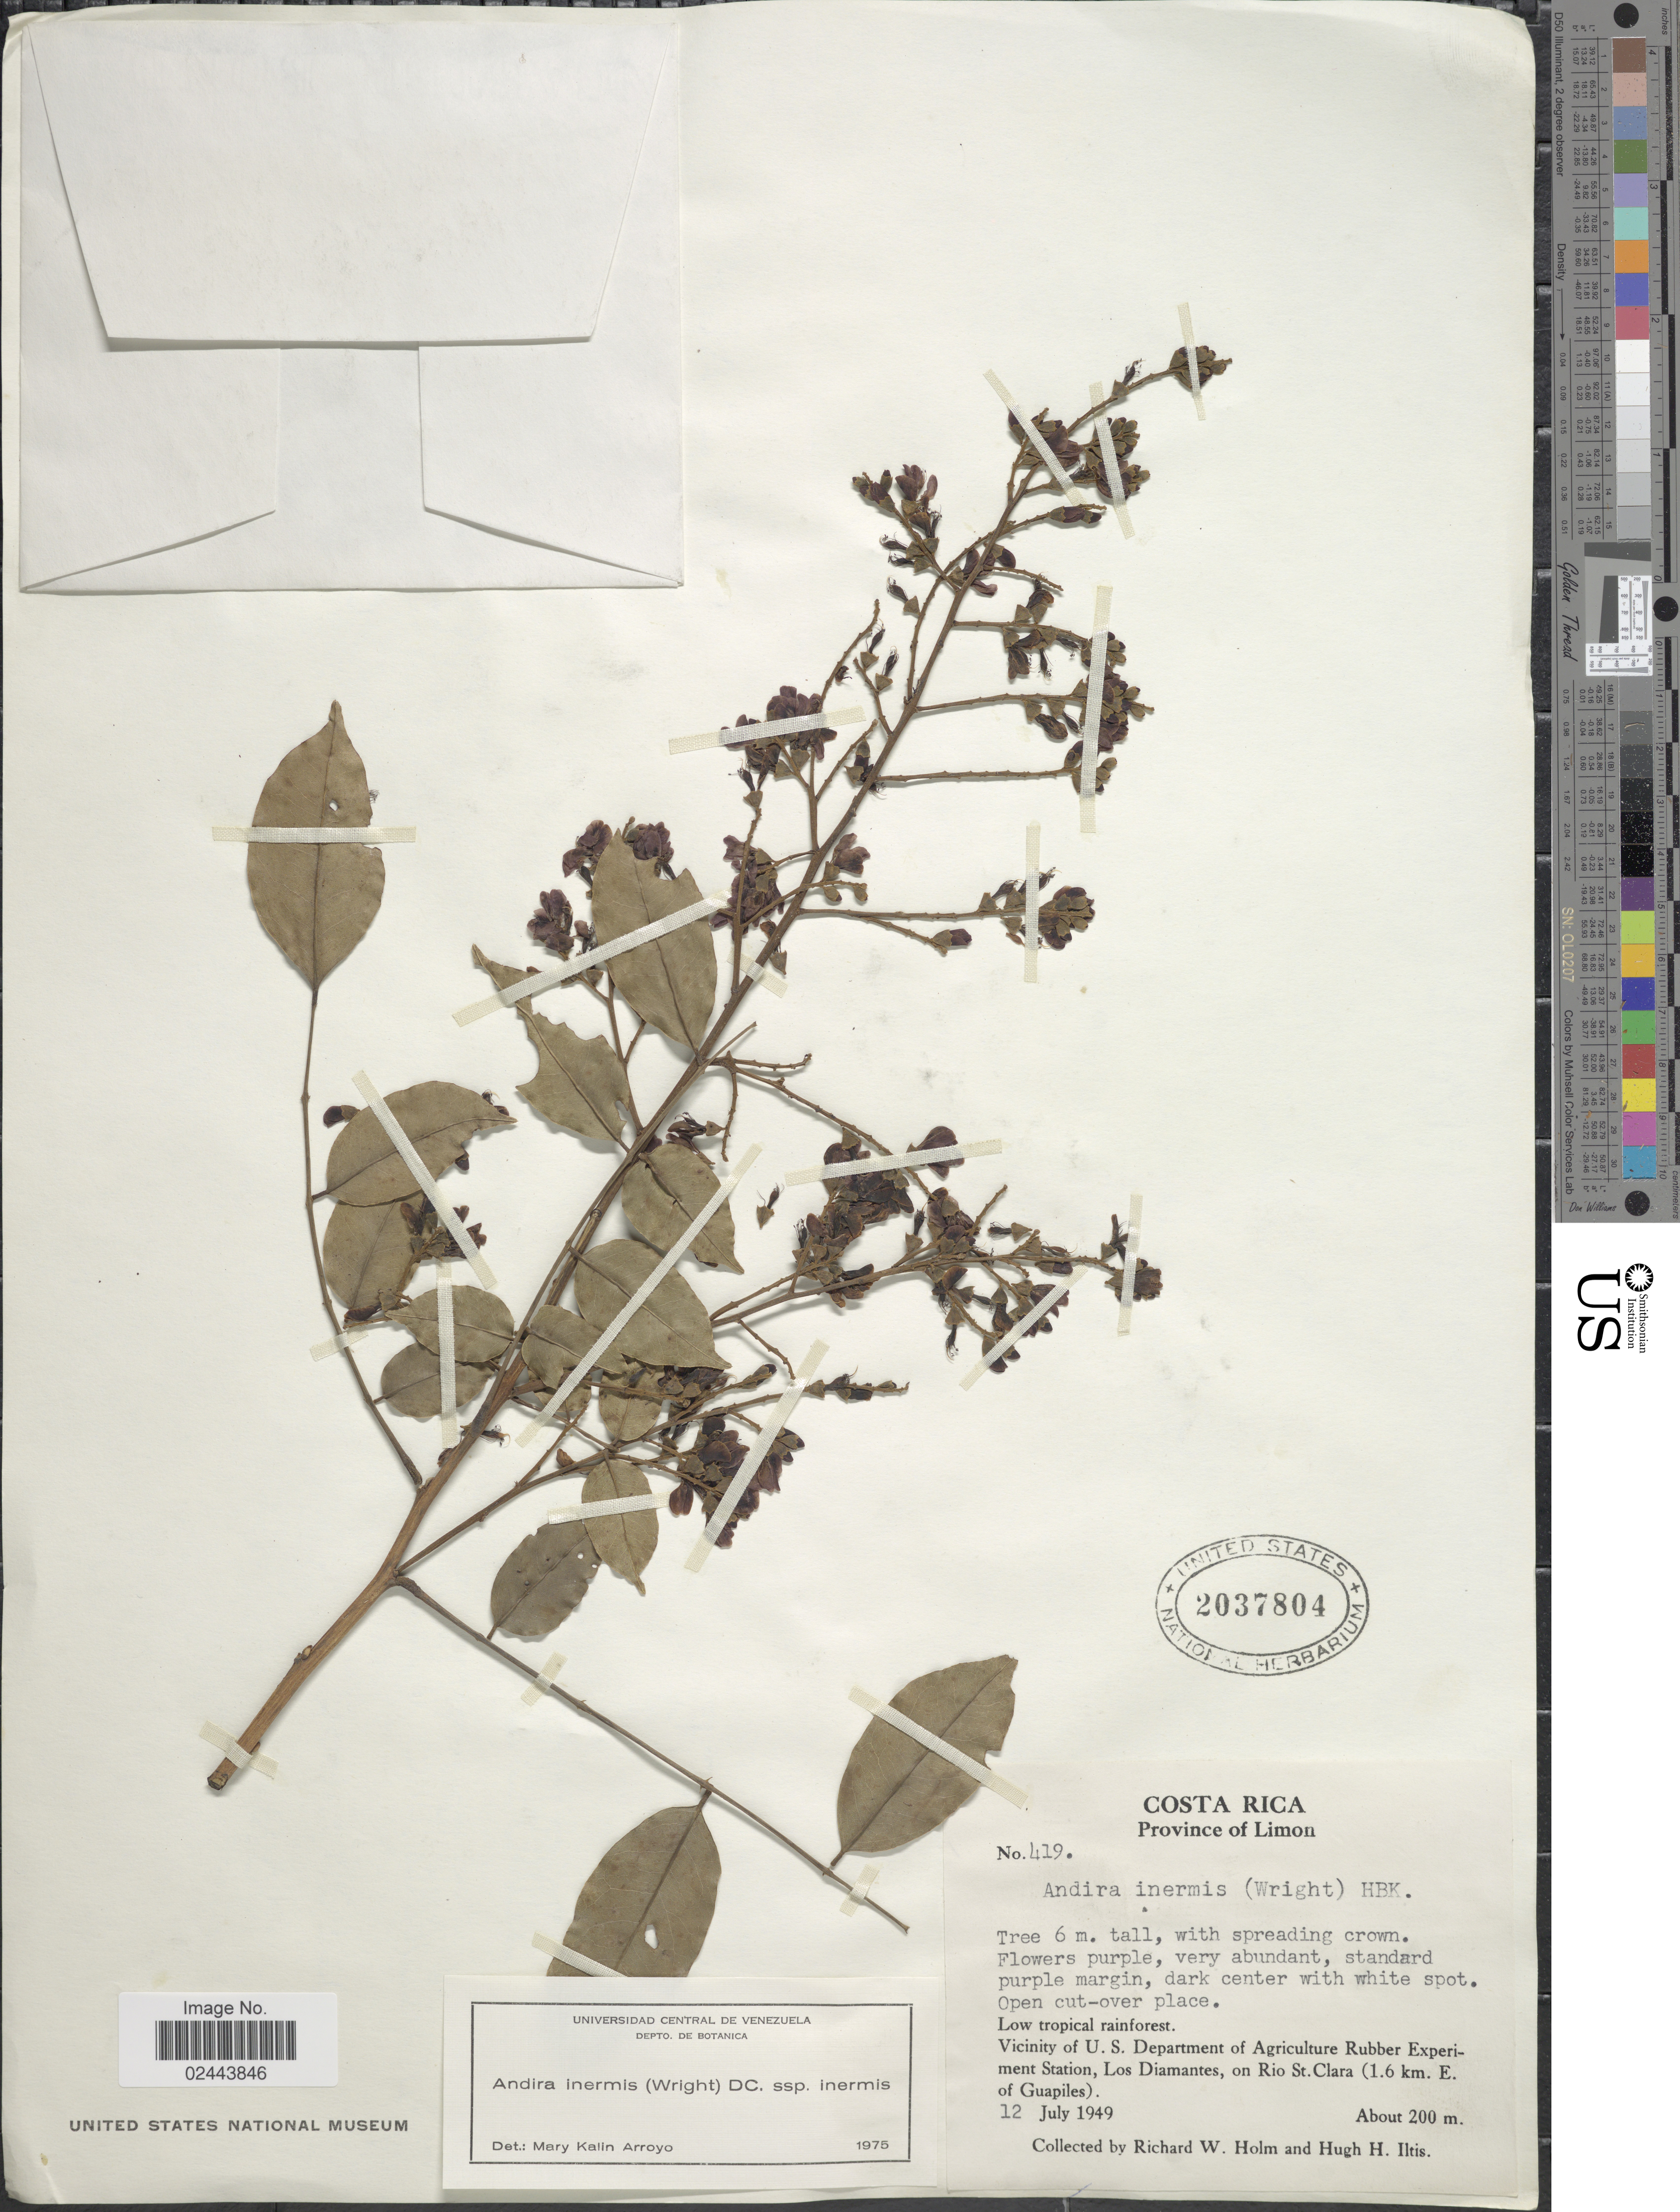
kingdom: Plantae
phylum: Tracheophyta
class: Magnoliopsida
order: Fabales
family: Fabaceae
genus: Andira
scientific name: Andira inermis subsp. inermis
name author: (W. Wright) Kunth ex DC.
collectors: R. W. Holm & H. H. Iltis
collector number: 419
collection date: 1949-07-12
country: Costa Rica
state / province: Limón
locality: Vicinity of U.S. Departmento of Agriculture Rubber Experiment Station, Los Diamantes, on Rio St. Clara (1.6 km. E. of Guapiles).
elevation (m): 200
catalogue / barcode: US 2037804